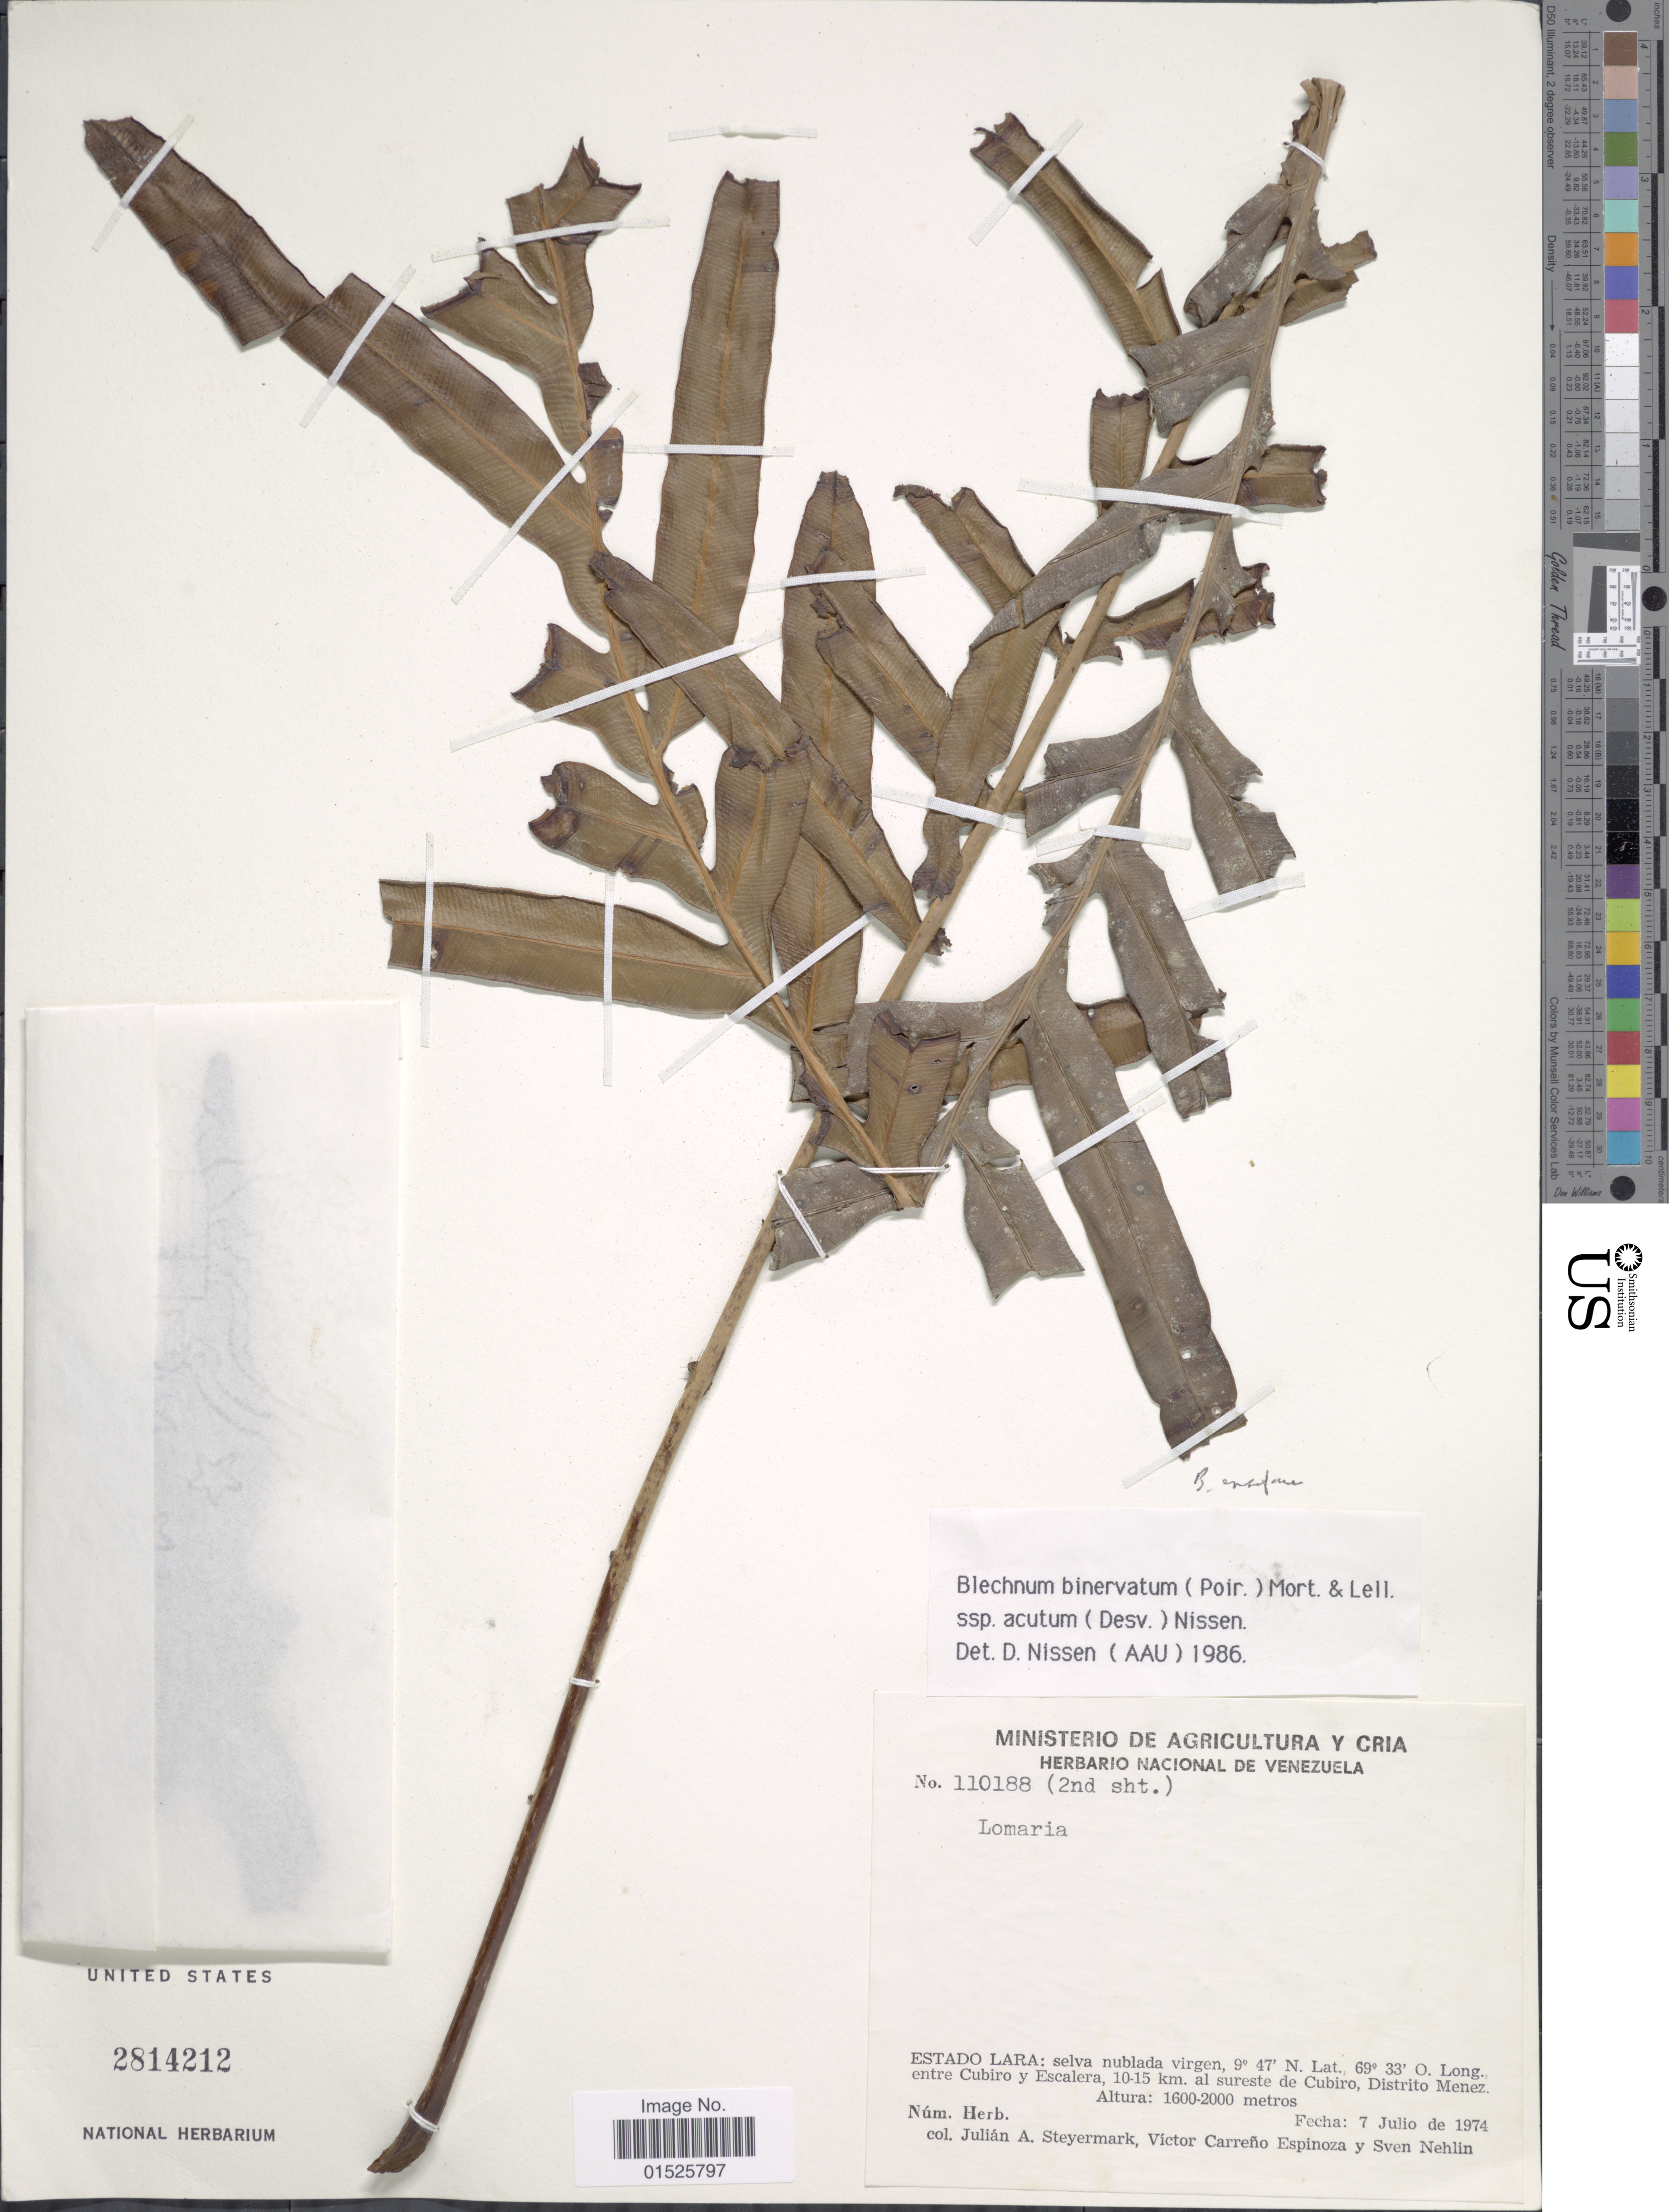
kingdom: Plantae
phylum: Tracheophyta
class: Polypodiopsida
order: Polypodiales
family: Blechnaceae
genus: Blechnum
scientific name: Blechnum ensiforme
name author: (Liebm.) C. Chr.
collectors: J. Steyermark, V. Espinoza & S. Nehlin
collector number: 110188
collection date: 1974-07-07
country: Venezuela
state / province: Lara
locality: Selva nublada virgen, entre Cubiro y Escalera, 10-15 km. al sureste de Cubiro, Distrito Menez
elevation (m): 1600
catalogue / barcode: US 2814212